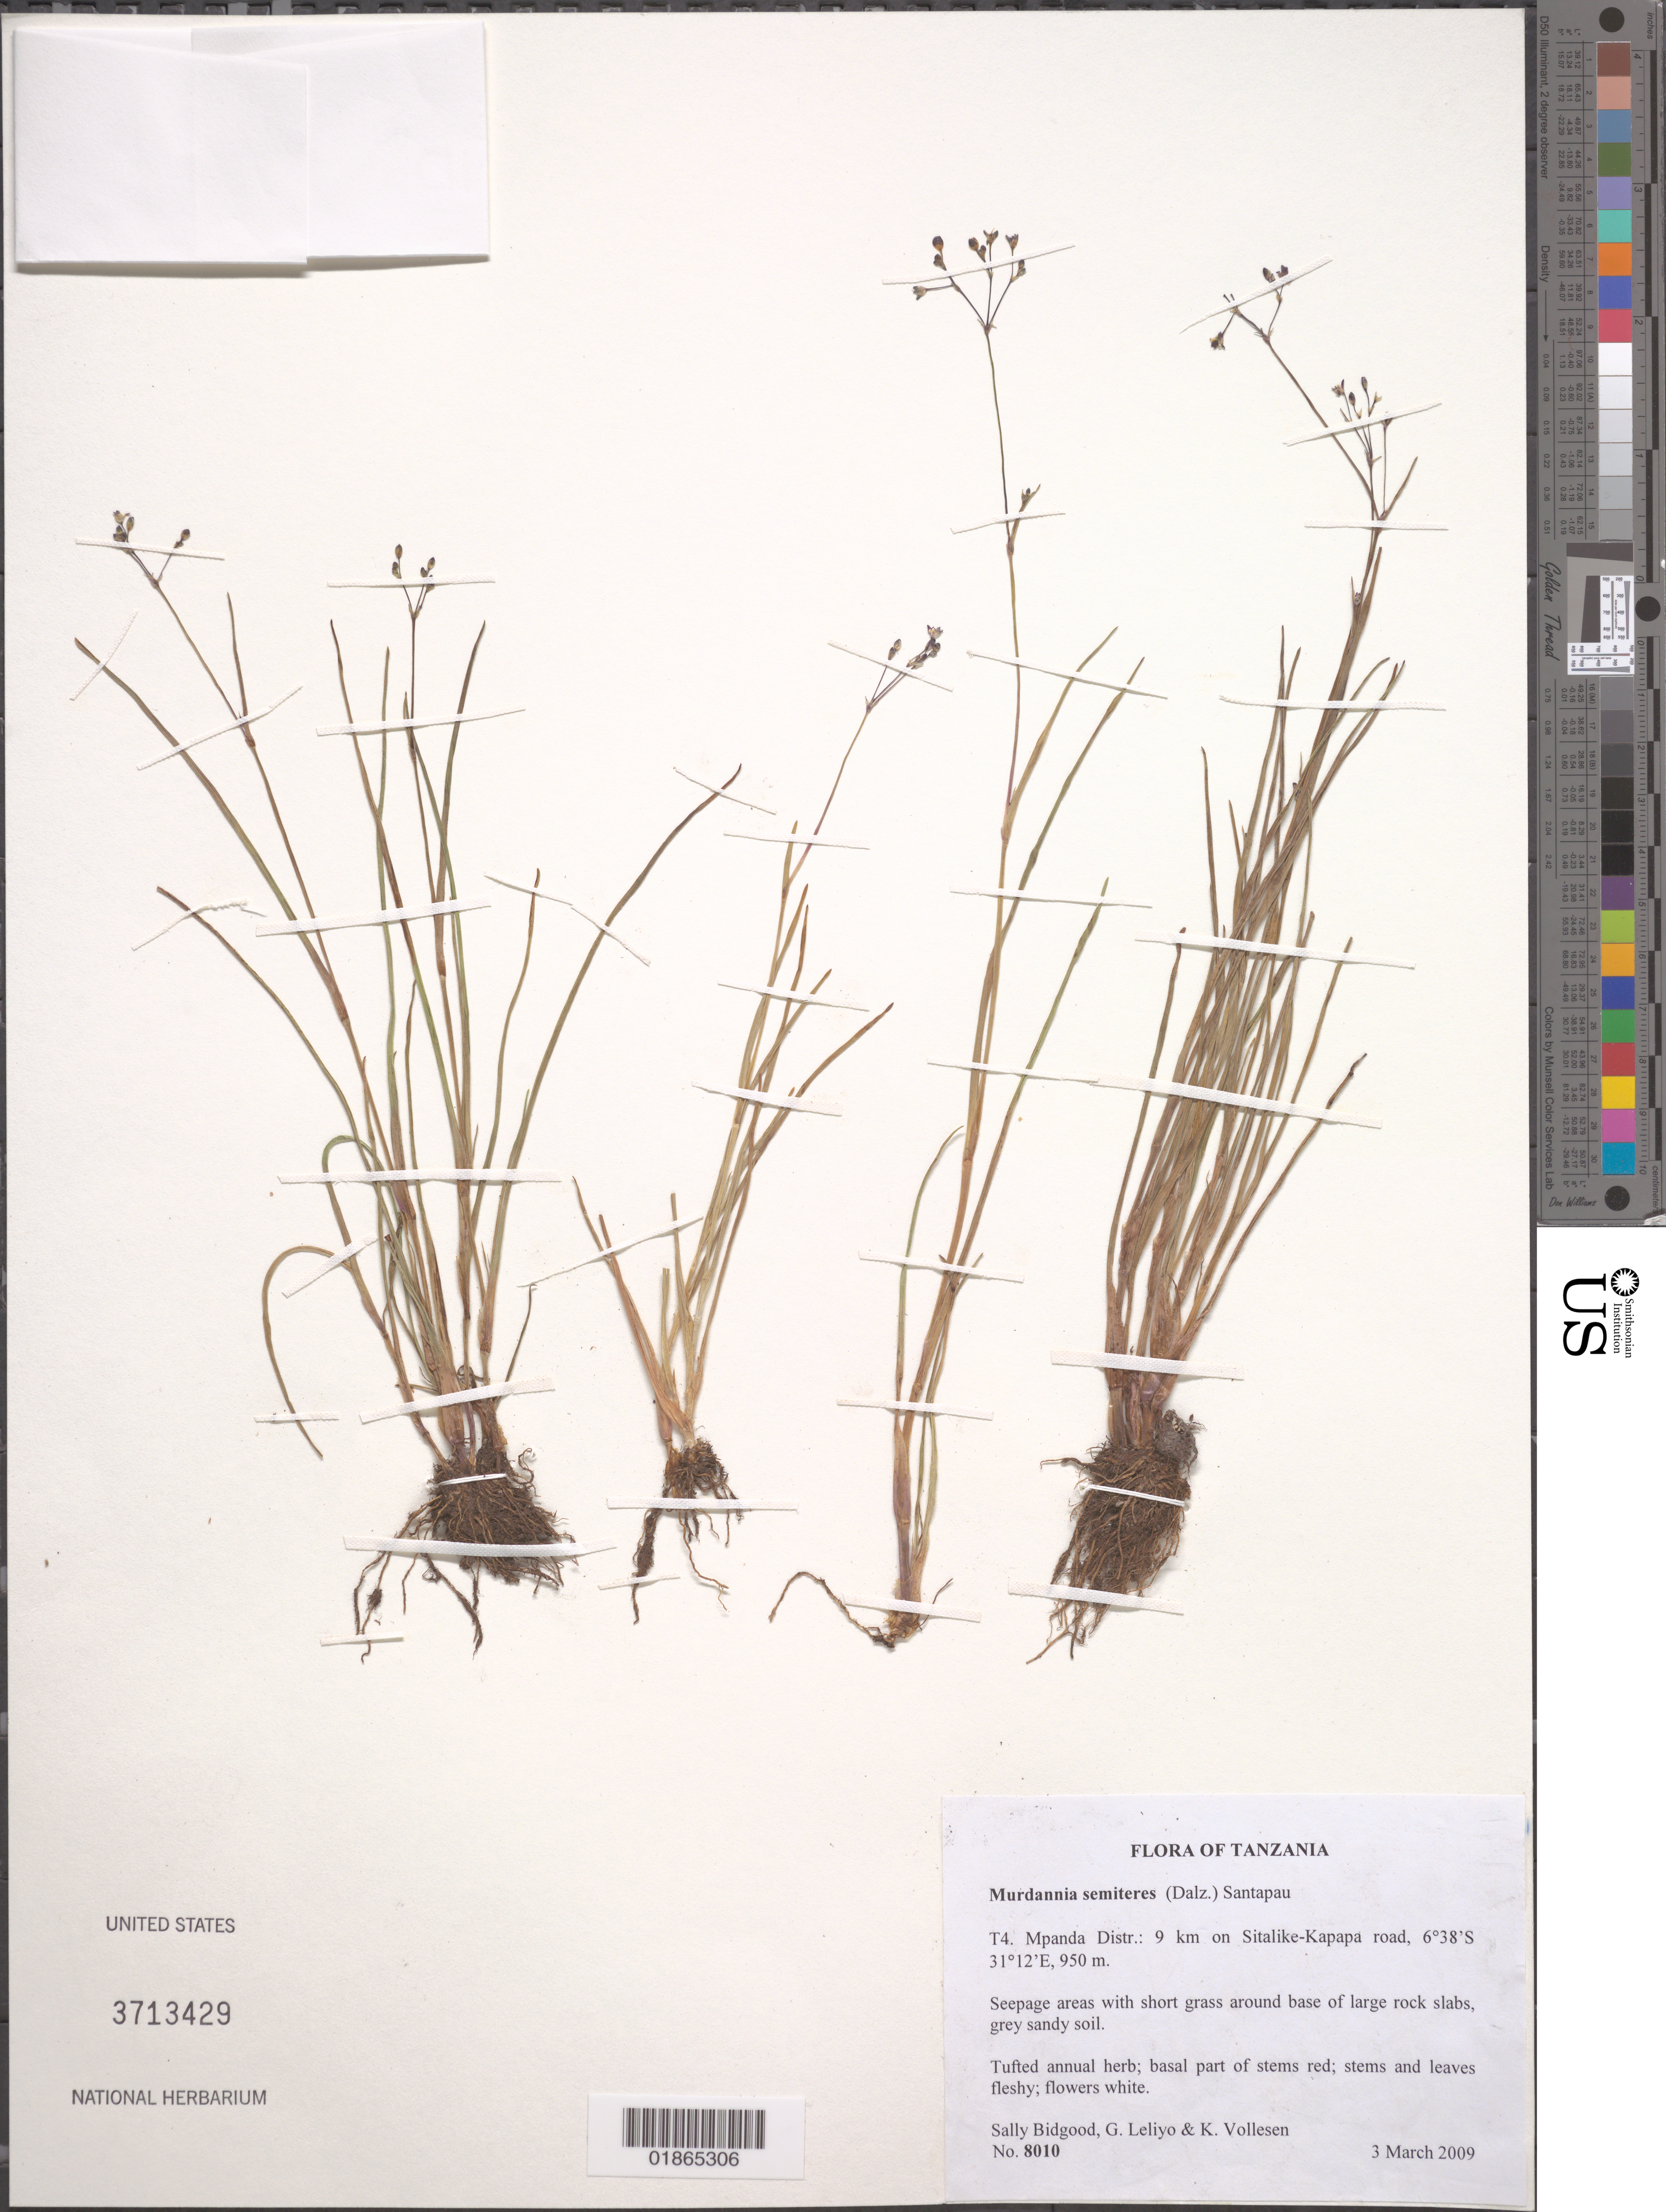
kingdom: Plantae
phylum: Tracheophyta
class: Liliopsida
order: Commelinales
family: Commelinaceae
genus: Murdannia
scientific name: Murdannia semiteres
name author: (Dalzell) Santapau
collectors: S. Bidgood, G. Leliyo & K. Vollesen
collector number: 8010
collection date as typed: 3 March 2009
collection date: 2009-03-03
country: Tanzania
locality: T4. Mpanda Distr.: 9 km on Sitalike-Kapapa road.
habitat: Seepage areas with short grass around base of large rock slabs, grey sandy soil.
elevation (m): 950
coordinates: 6 38 S, 31 12 E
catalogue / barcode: US 3713429